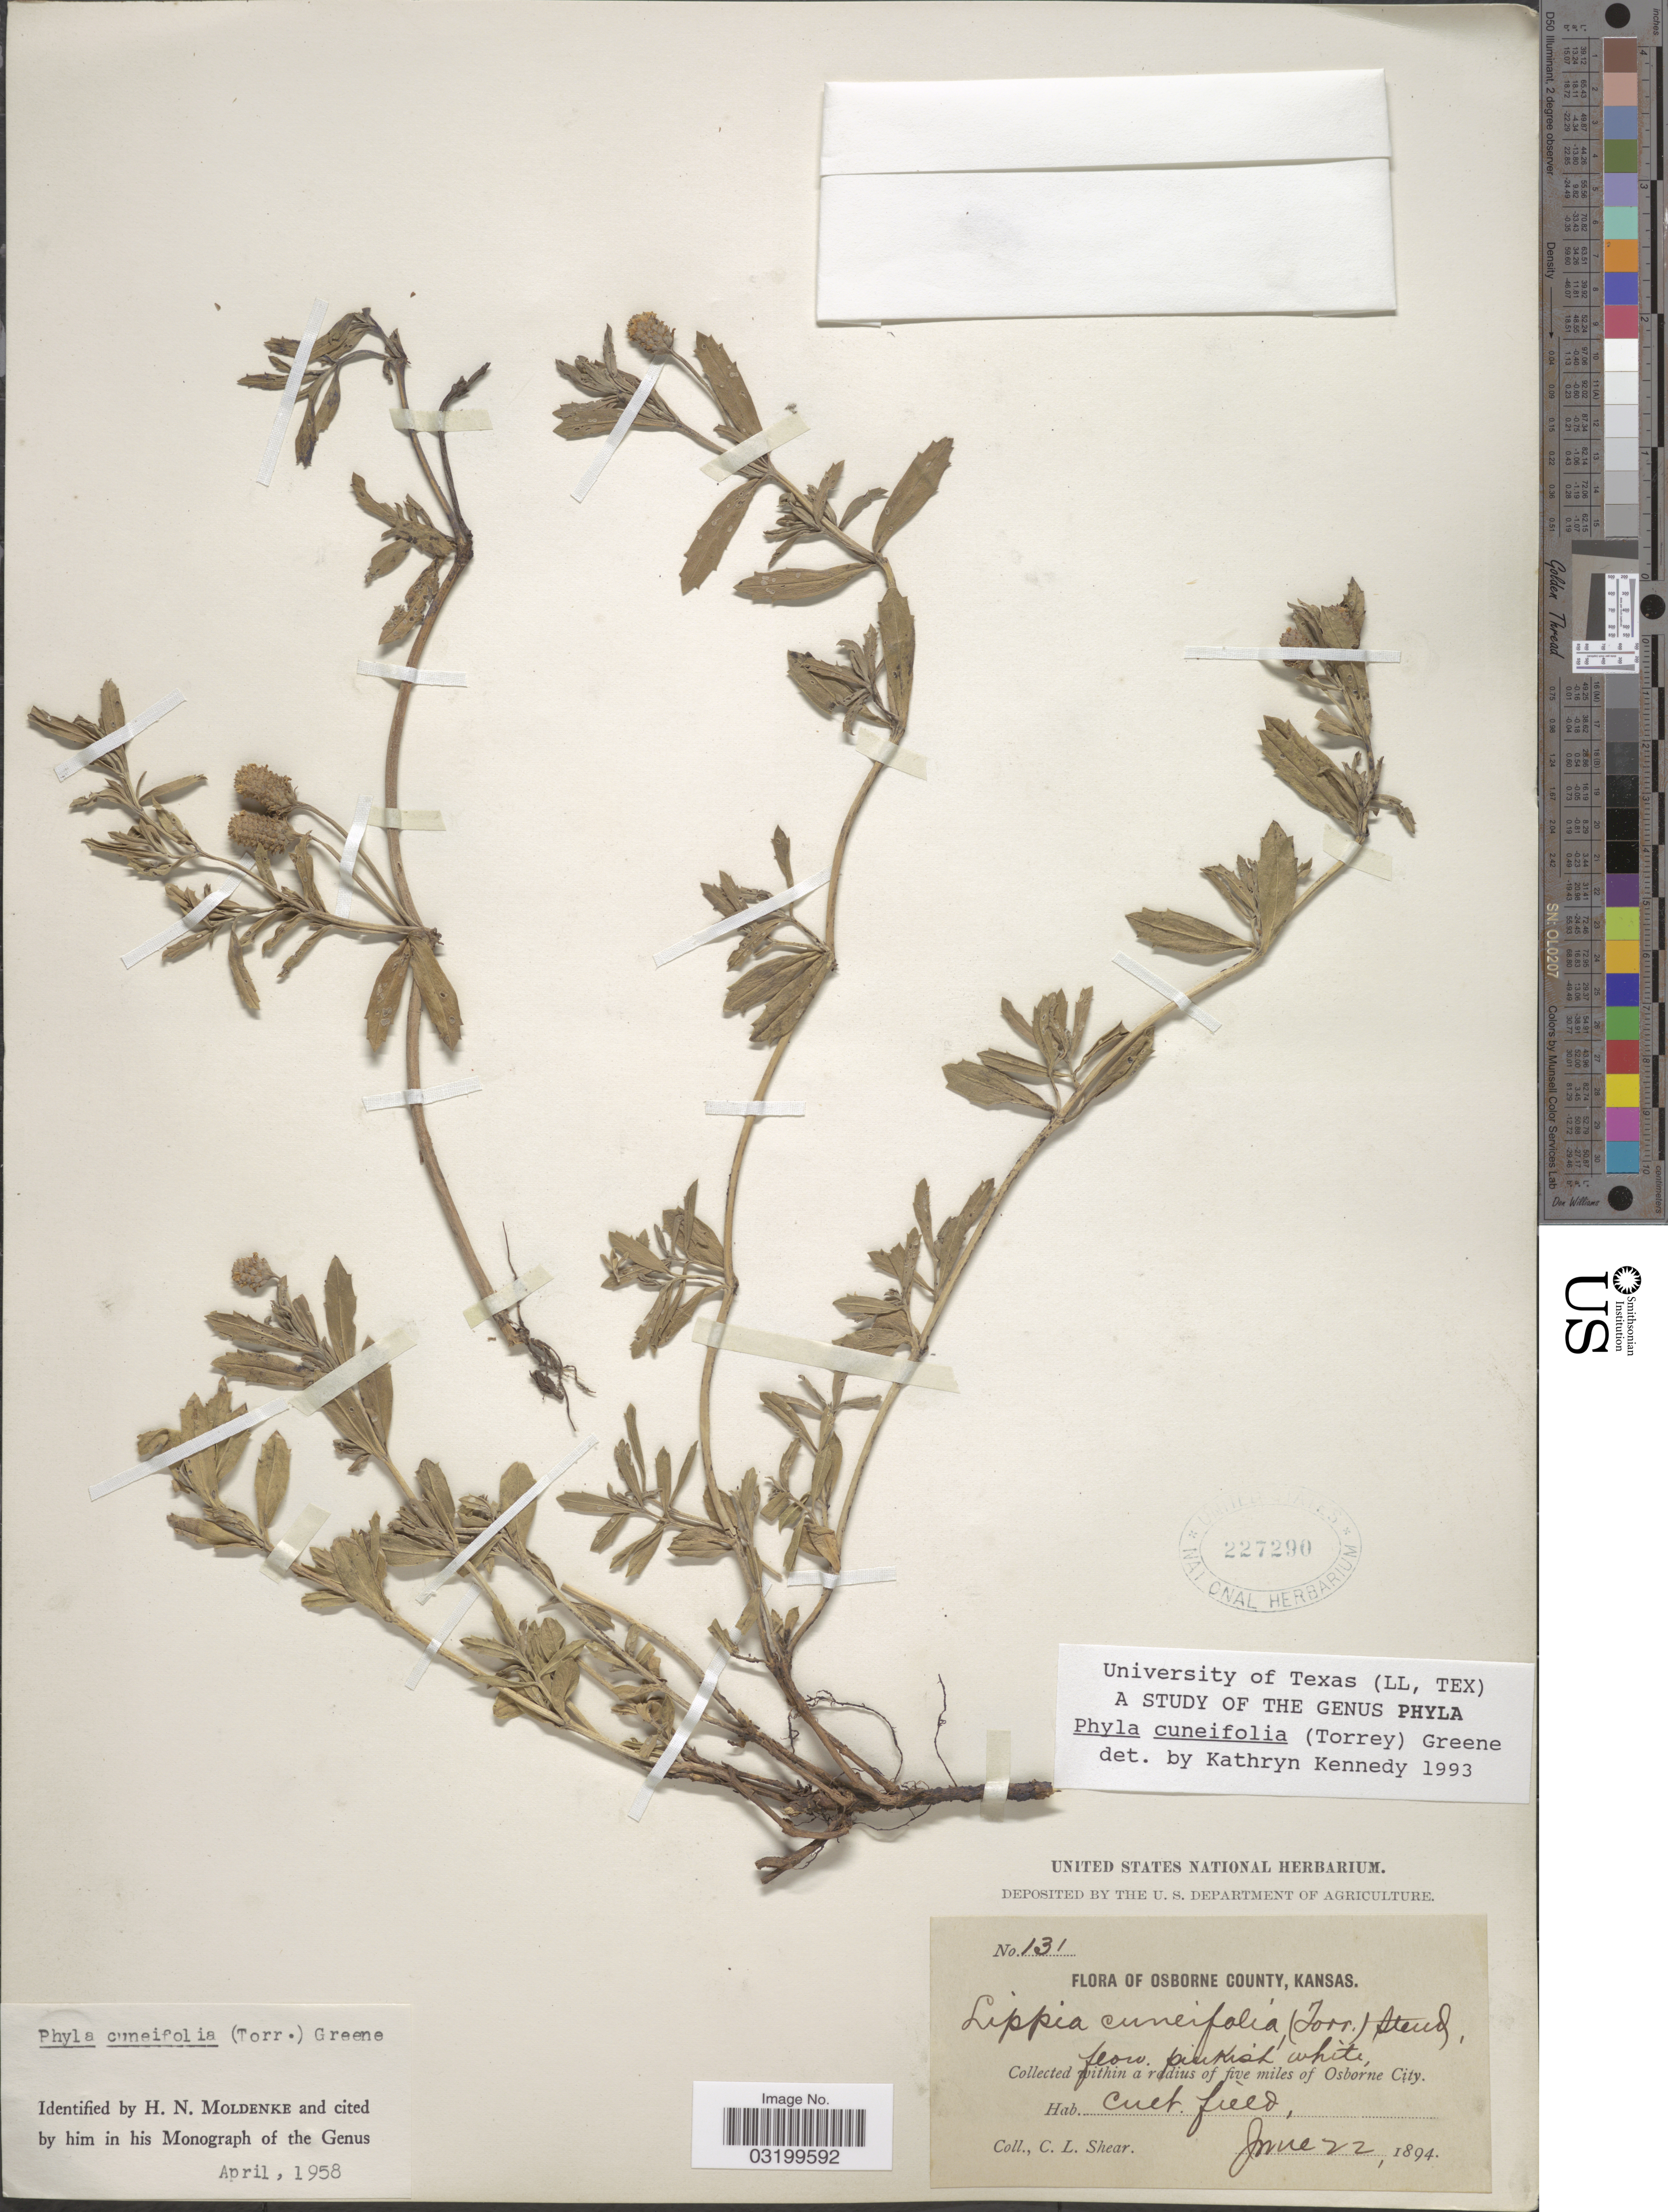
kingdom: Plantae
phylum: Tracheophyta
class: Magnoliopsida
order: Lamiales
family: Verbenaceae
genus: Phyla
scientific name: Phyla cuneifolia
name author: (Torr.) Greene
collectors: C. L. Shear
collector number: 131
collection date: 1894-06-22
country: United States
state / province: Kansas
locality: Osborne County. Collected within a radius of five miles of Osborne City.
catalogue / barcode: US 227290